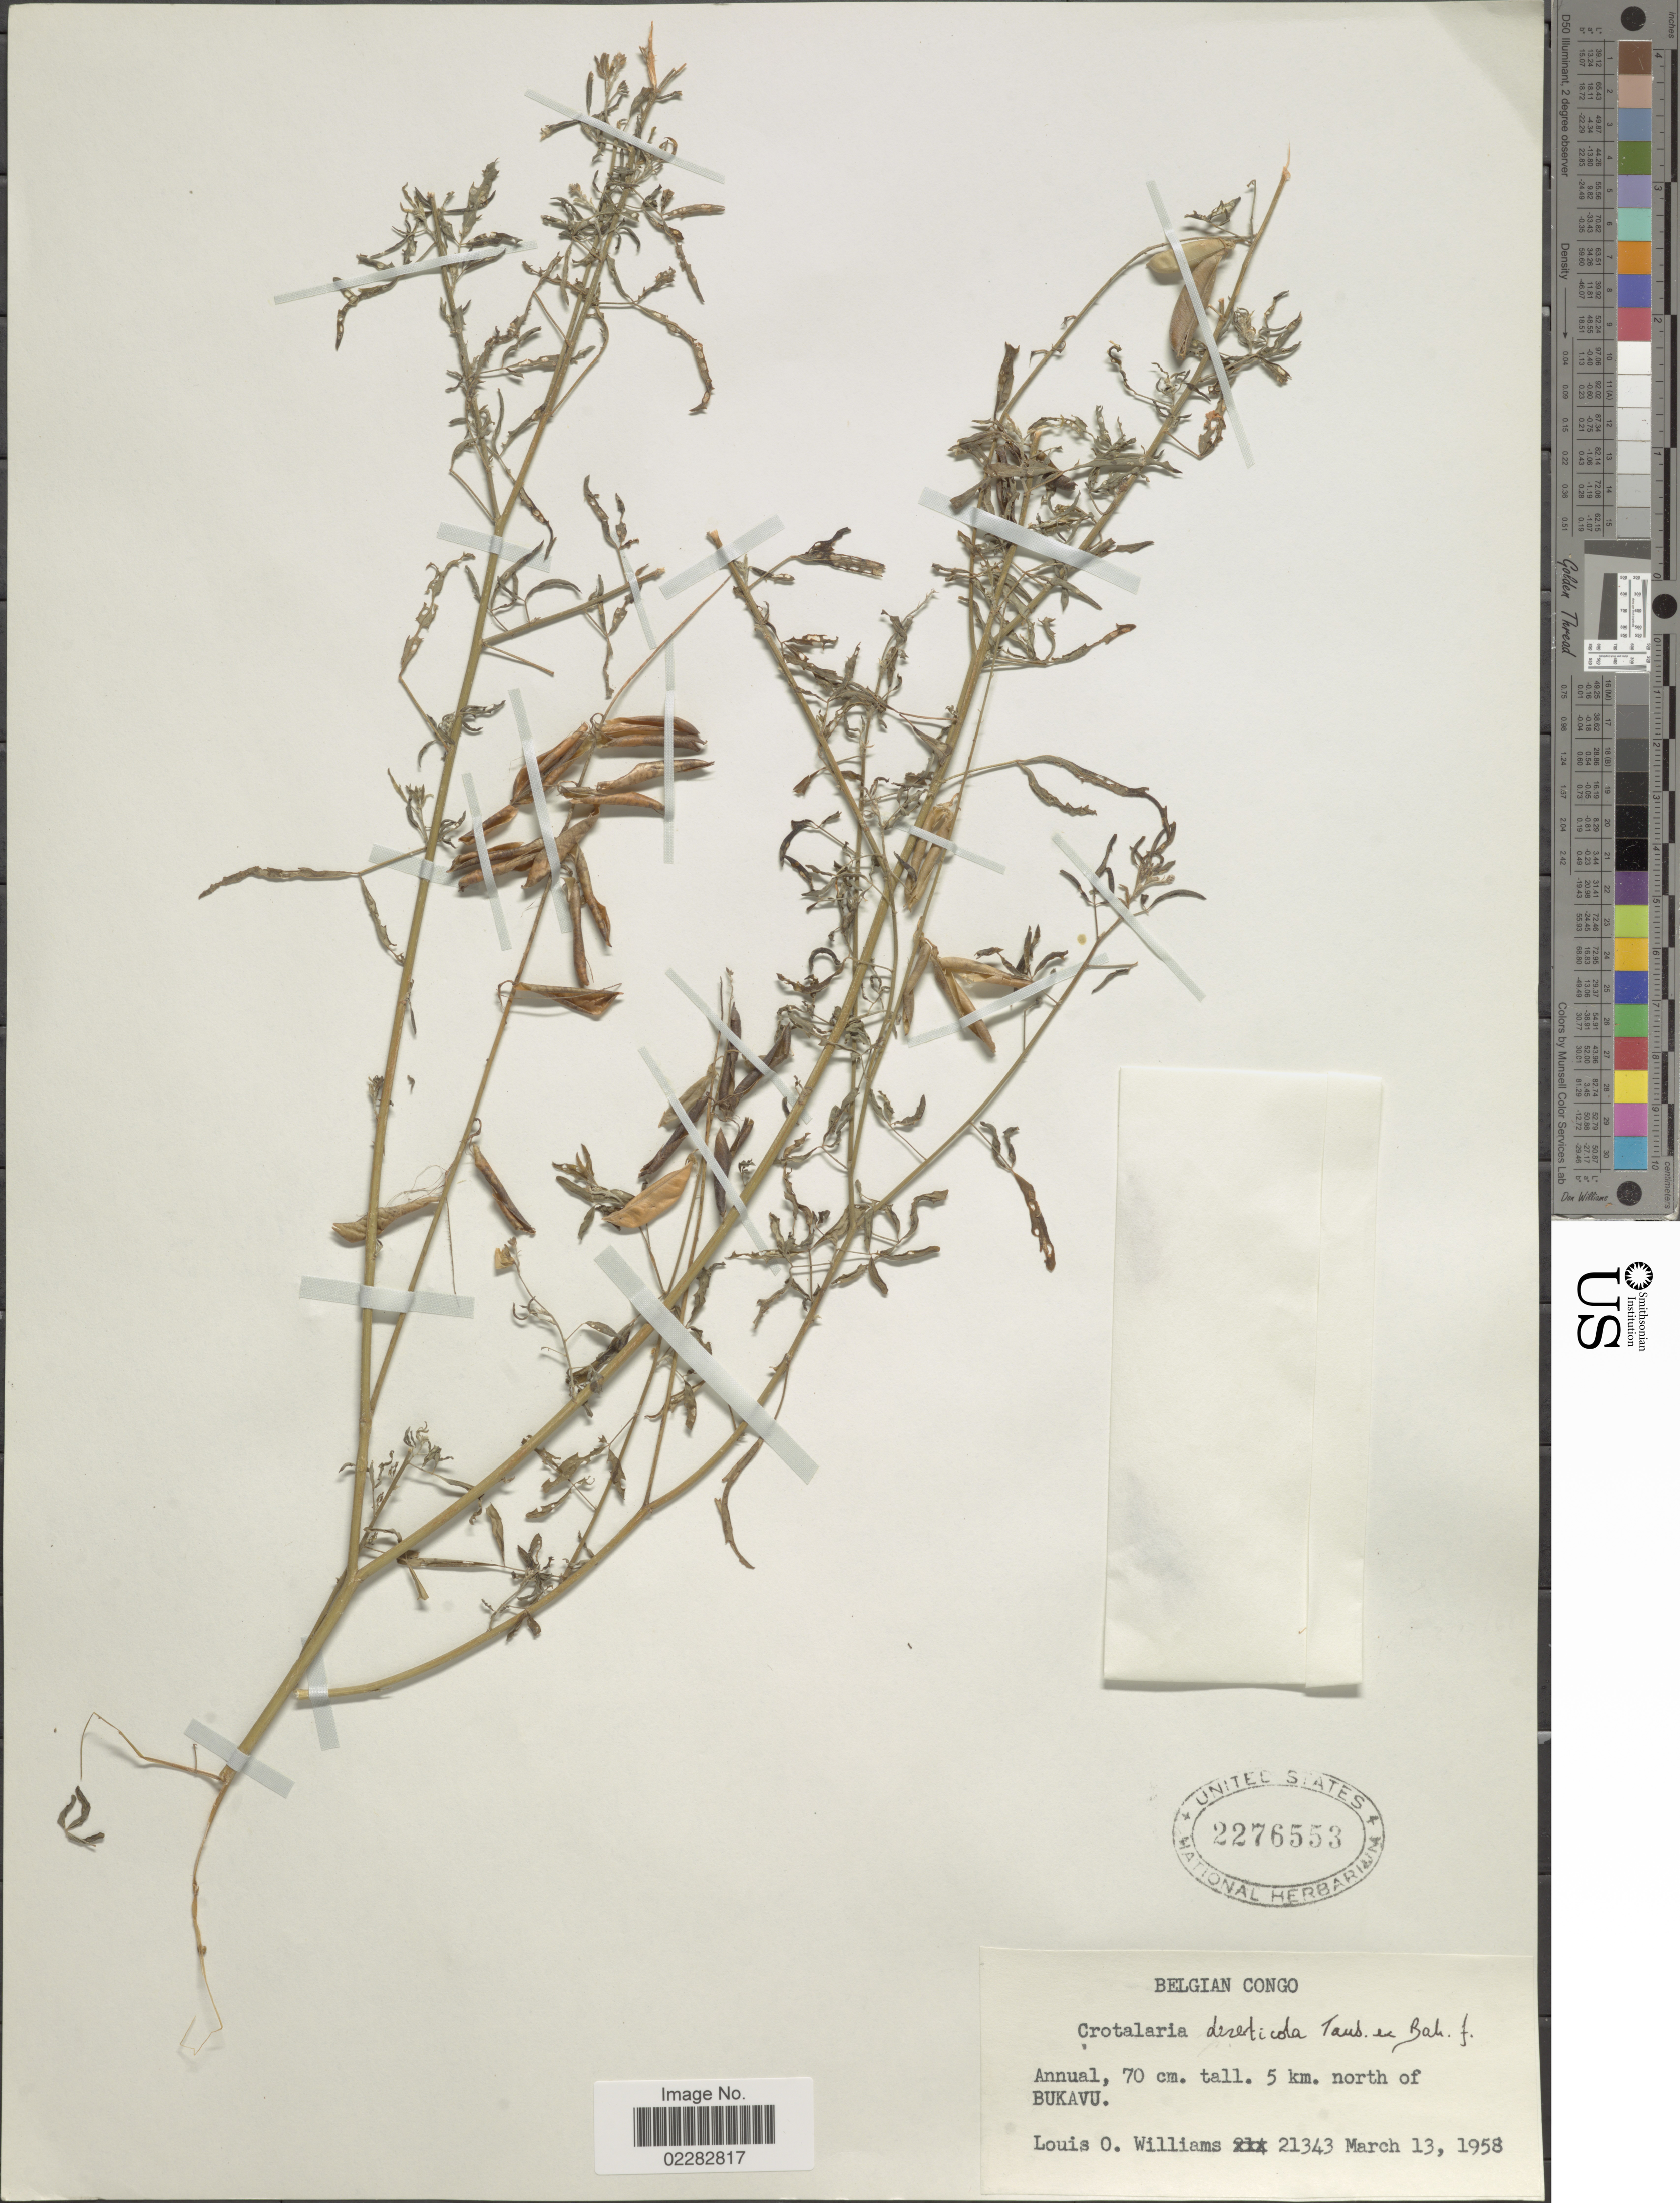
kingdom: Plantae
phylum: Tracheophyta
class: Magnoliopsida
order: Fabales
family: Fabaceae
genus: Crotalaria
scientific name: Crotalaria deserticola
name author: Taub. ex Baker f.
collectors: L. O. Williams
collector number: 21343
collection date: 1958-03-13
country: Congo, Democratic Republic of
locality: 5 km. north of Bukavu.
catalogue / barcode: US 2276553